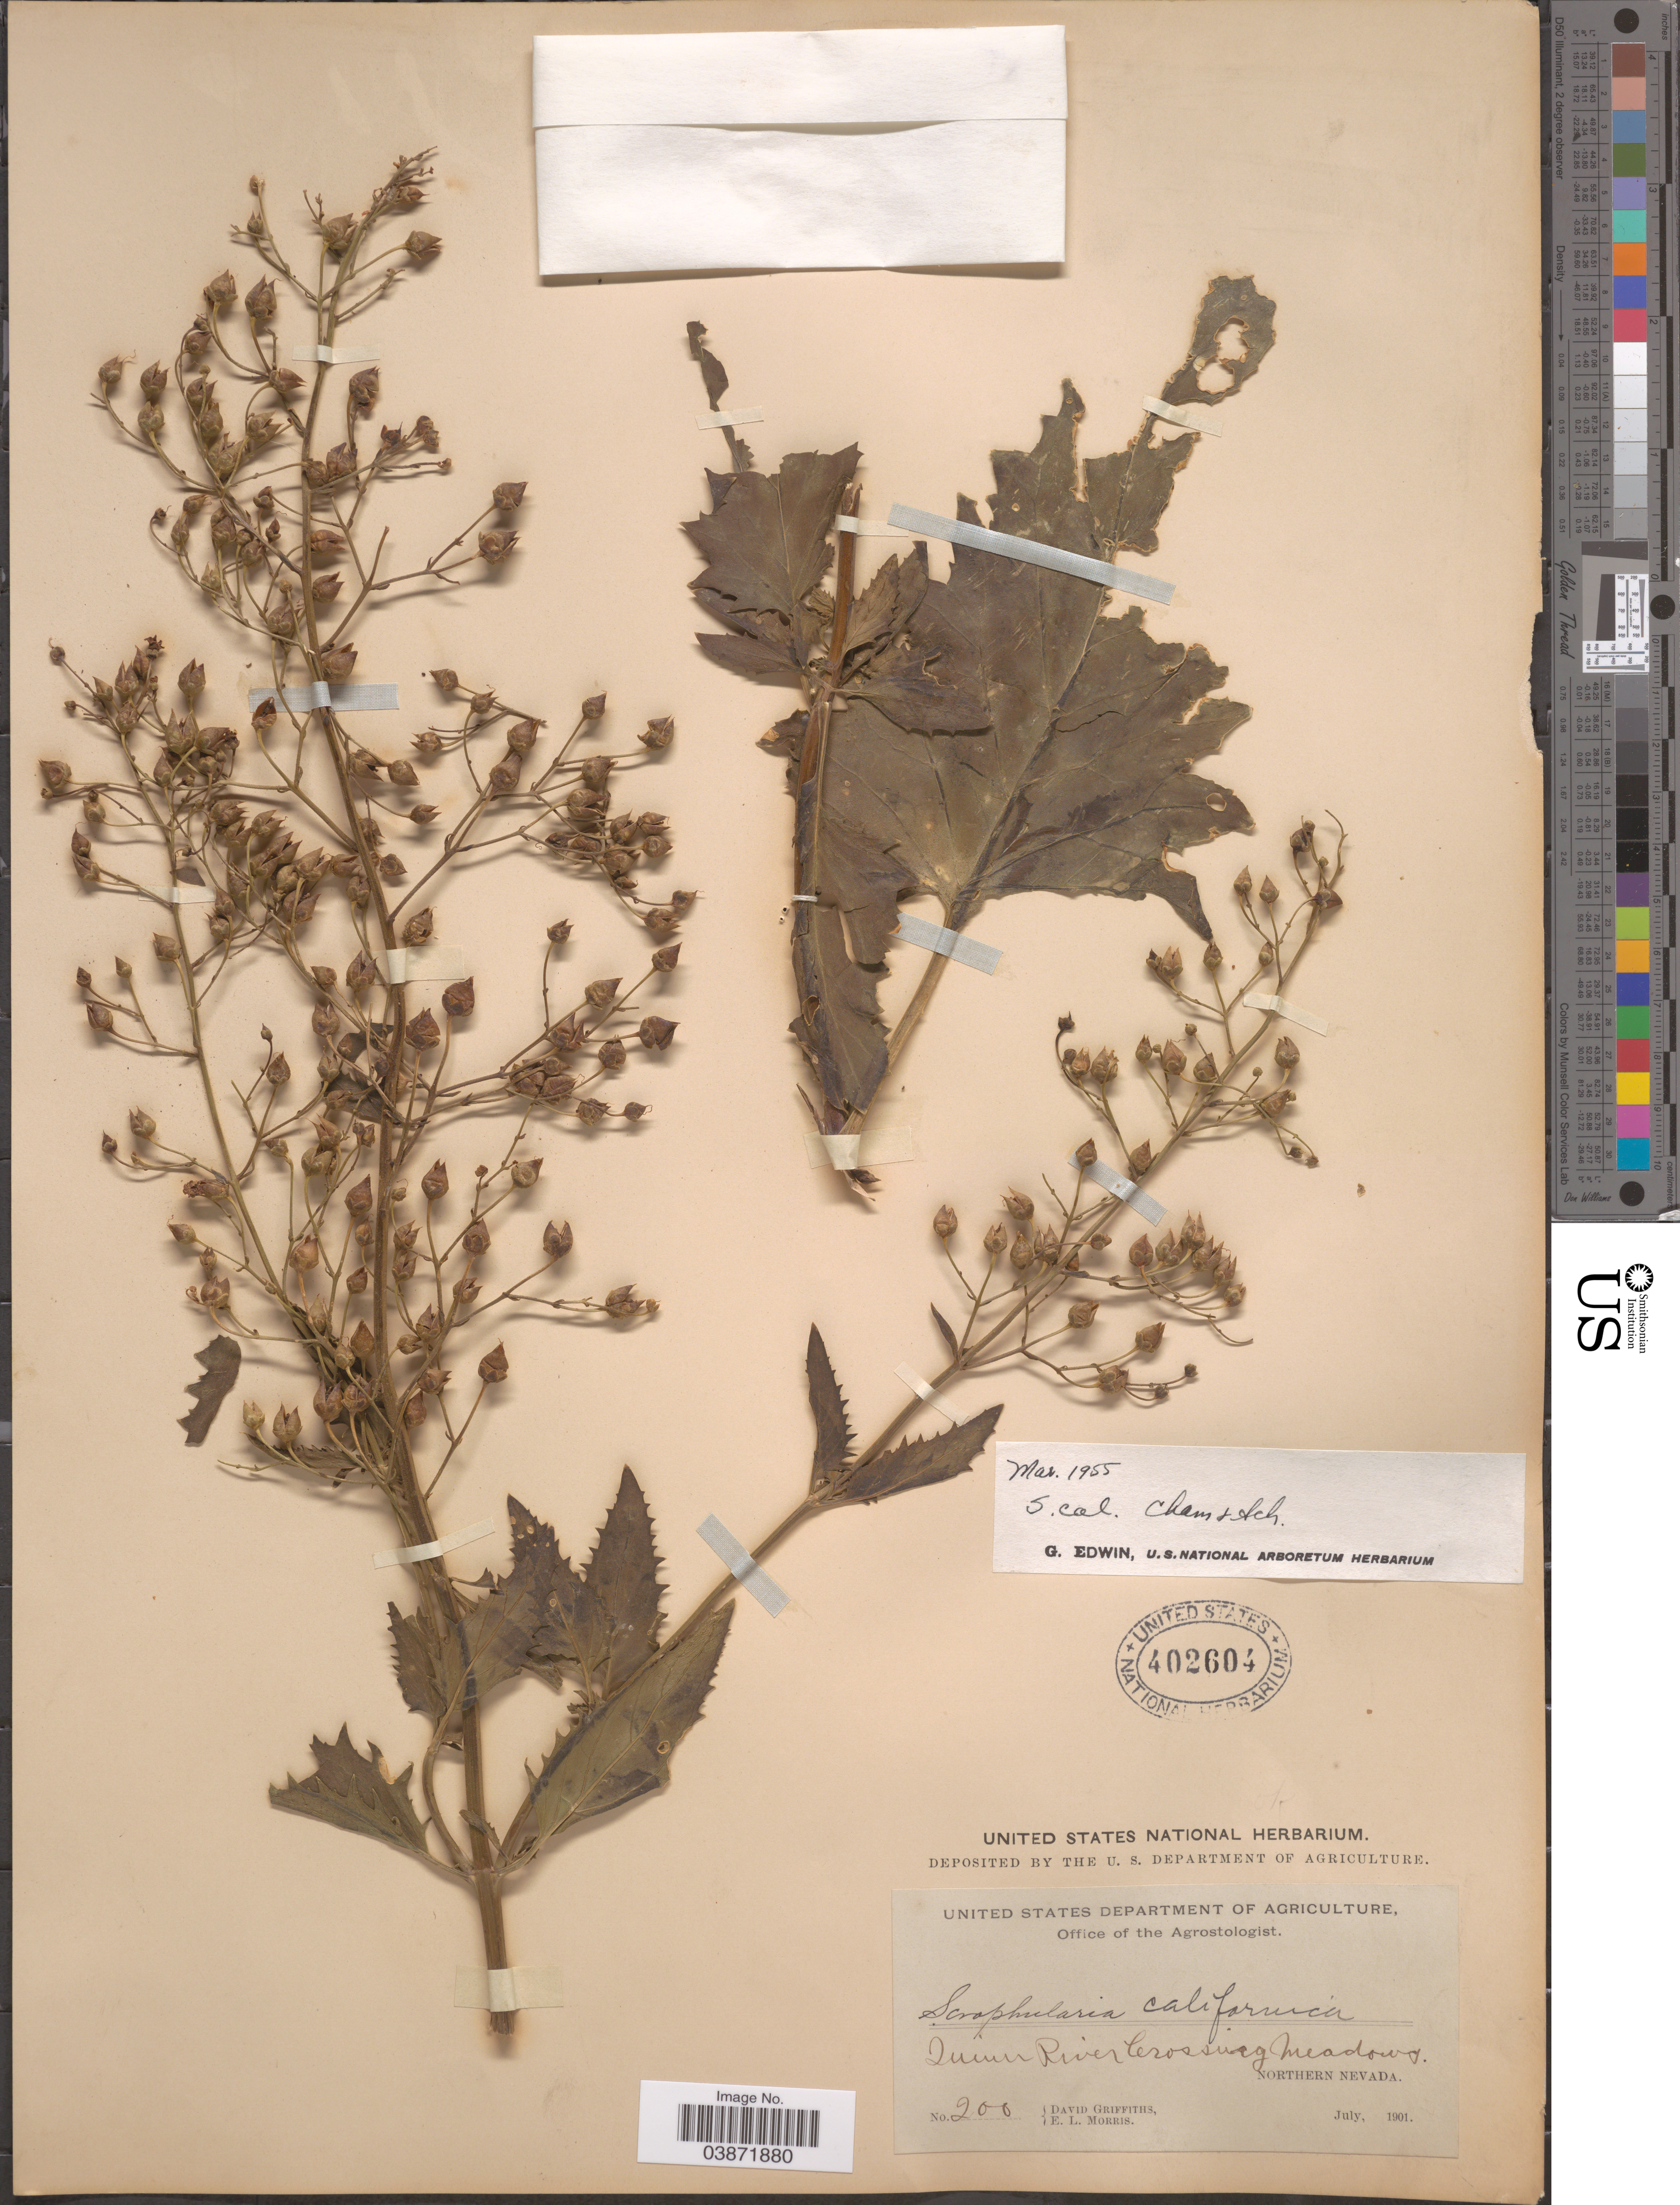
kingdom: Plantae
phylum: Tracheophyta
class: Magnoliopsida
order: Lamiales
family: Scrophulariaceae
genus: Scrophularia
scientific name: Scrophularia californica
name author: Cham. & Schltdl.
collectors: D. Griffiths & E. Morris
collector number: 200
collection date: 1901-07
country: United States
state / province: Nevada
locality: Quinn River Crossing Meadows. Northern Nevada.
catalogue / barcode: US 402604